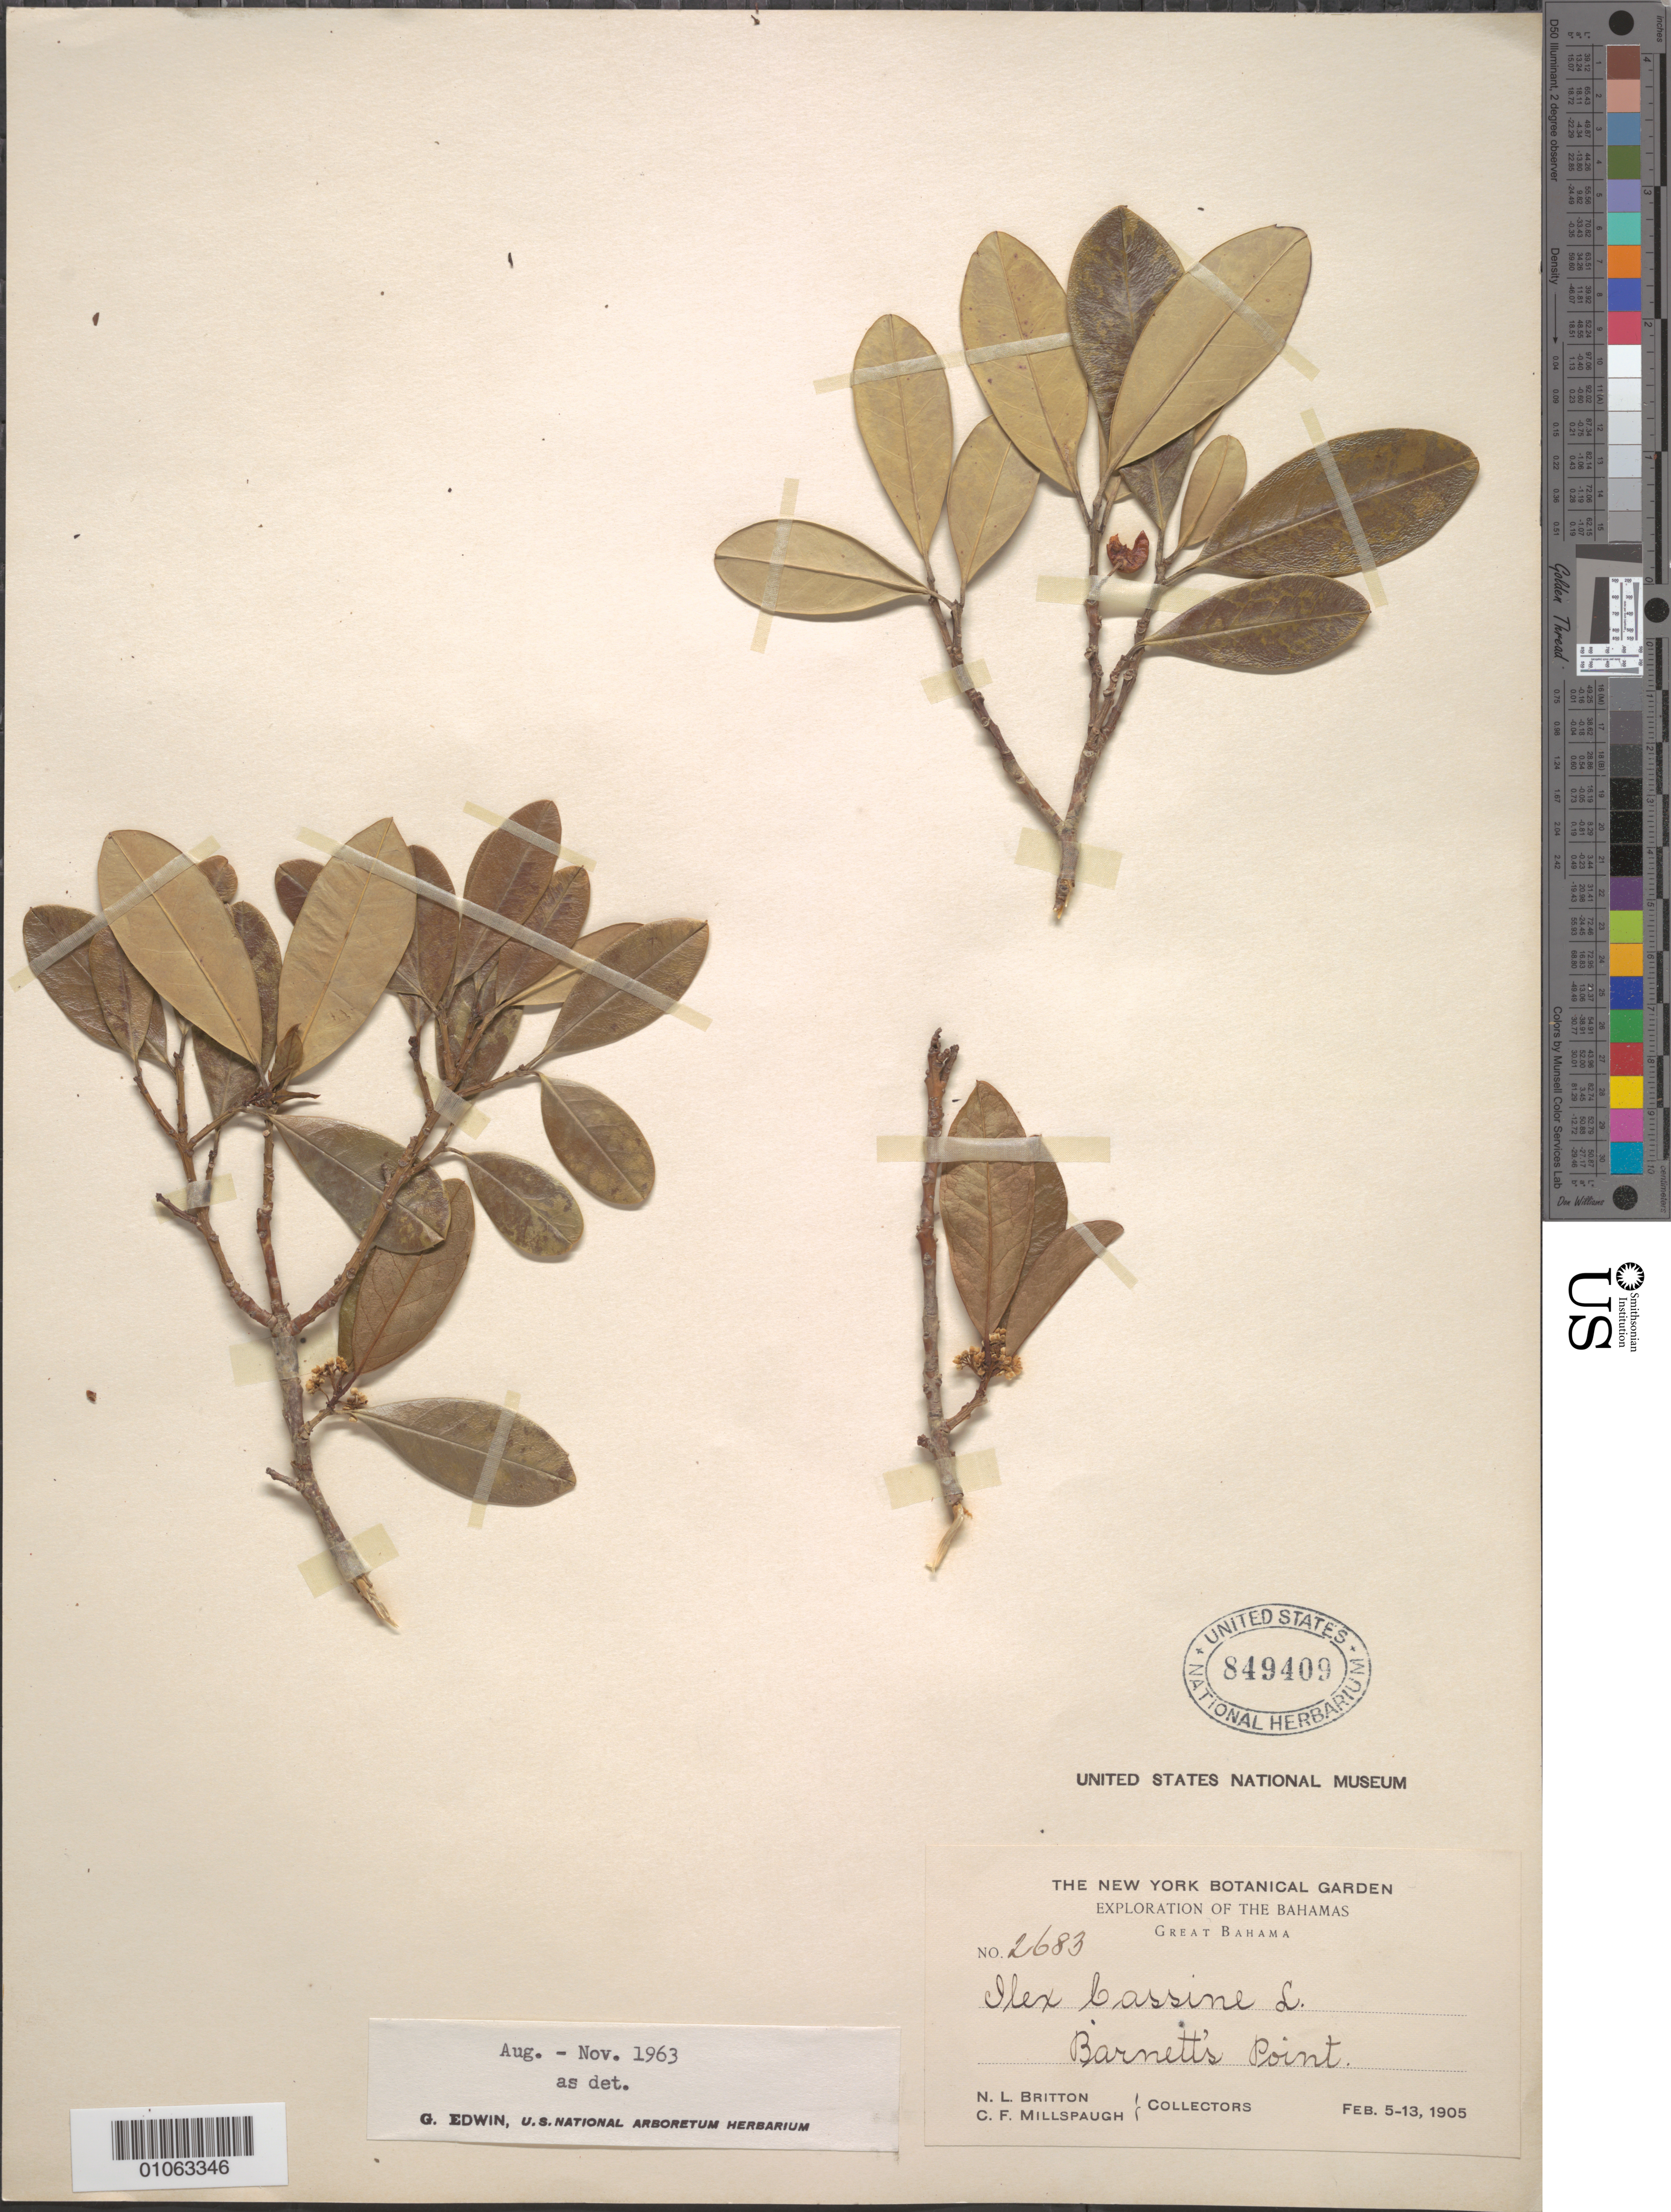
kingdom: Plantae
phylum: Tracheophyta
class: Magnoliopsida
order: Aquifoliales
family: Aquifoliaceae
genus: Ilex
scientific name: Ilex cassine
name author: L.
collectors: N. Britton & C. F. Millspaugh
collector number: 2683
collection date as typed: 05 Feb 1905 to 13 Feb 1905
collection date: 1905-02-05/1905-02-13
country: Bahamas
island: Great Bahama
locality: Barnett's point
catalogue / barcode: US 849409